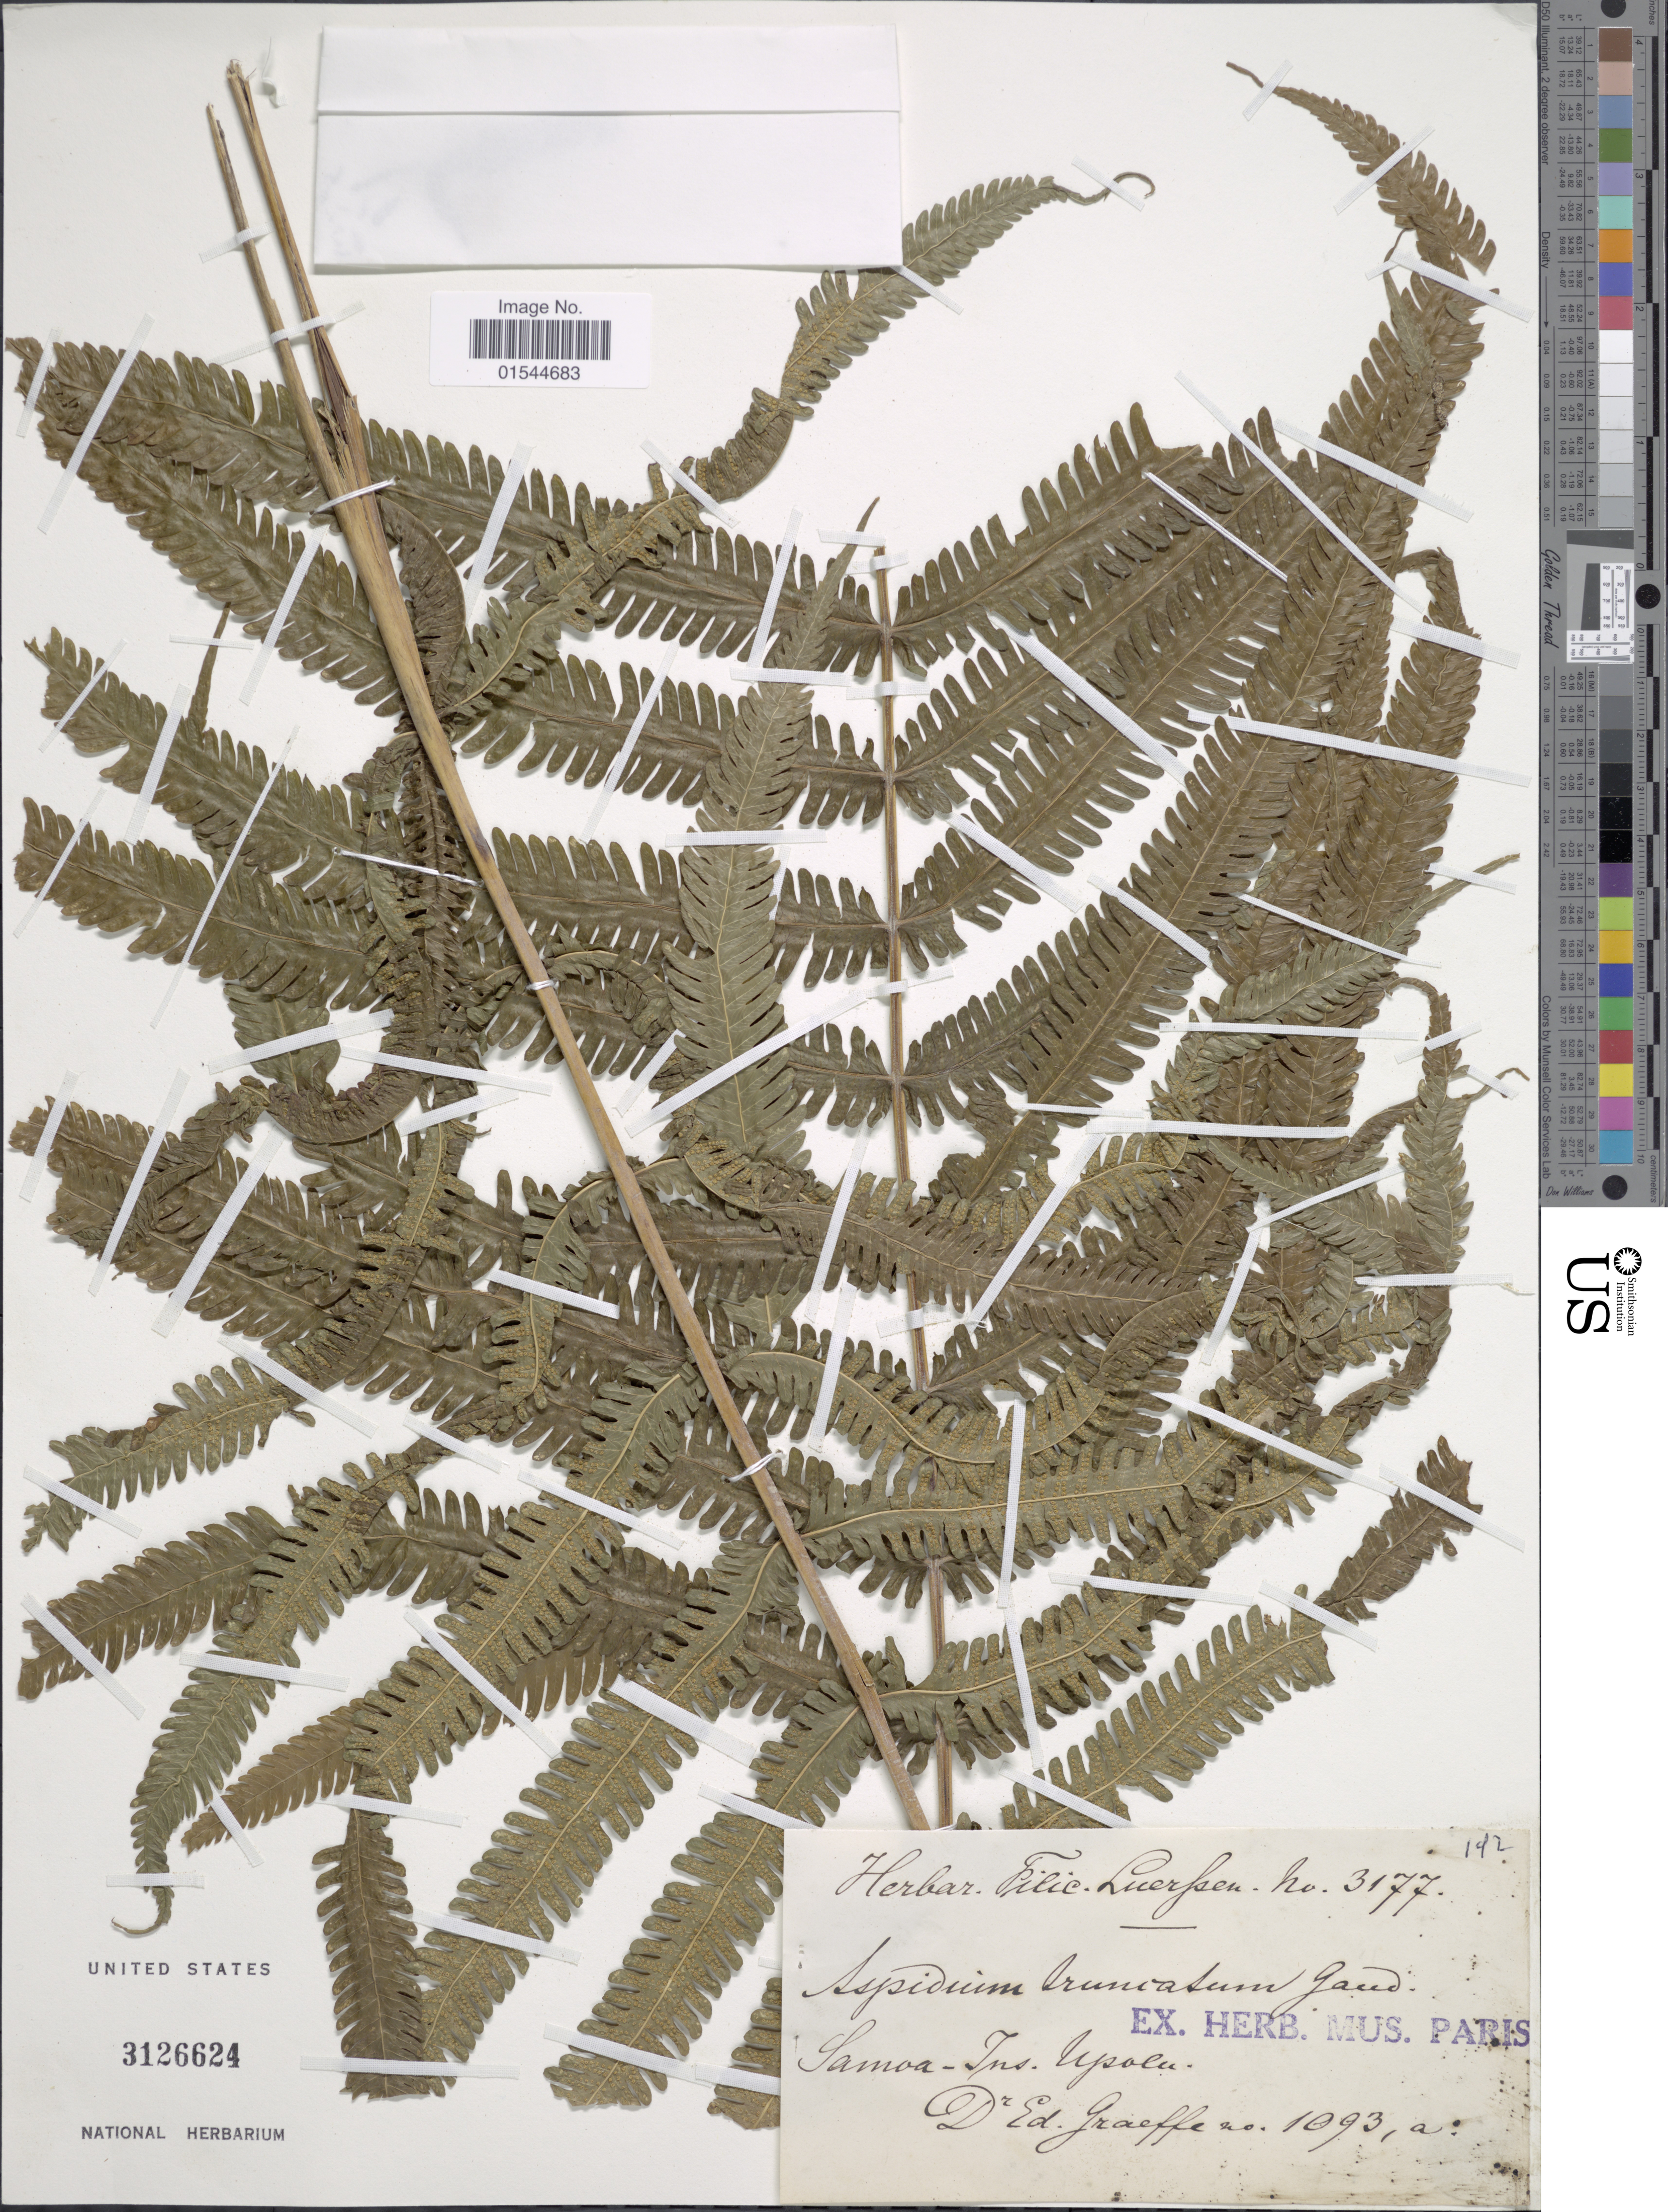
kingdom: Plantae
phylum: Tracheophyta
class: Polypodiopsida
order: Polypodiales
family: Thelypteridaceae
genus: Pneumatopteris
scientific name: Pneumatopteris truncata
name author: (Poir.) Holttum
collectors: E. Graeffe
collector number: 1093a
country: Samoa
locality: Samoa-Ins. Upolu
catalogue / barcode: US 3126624